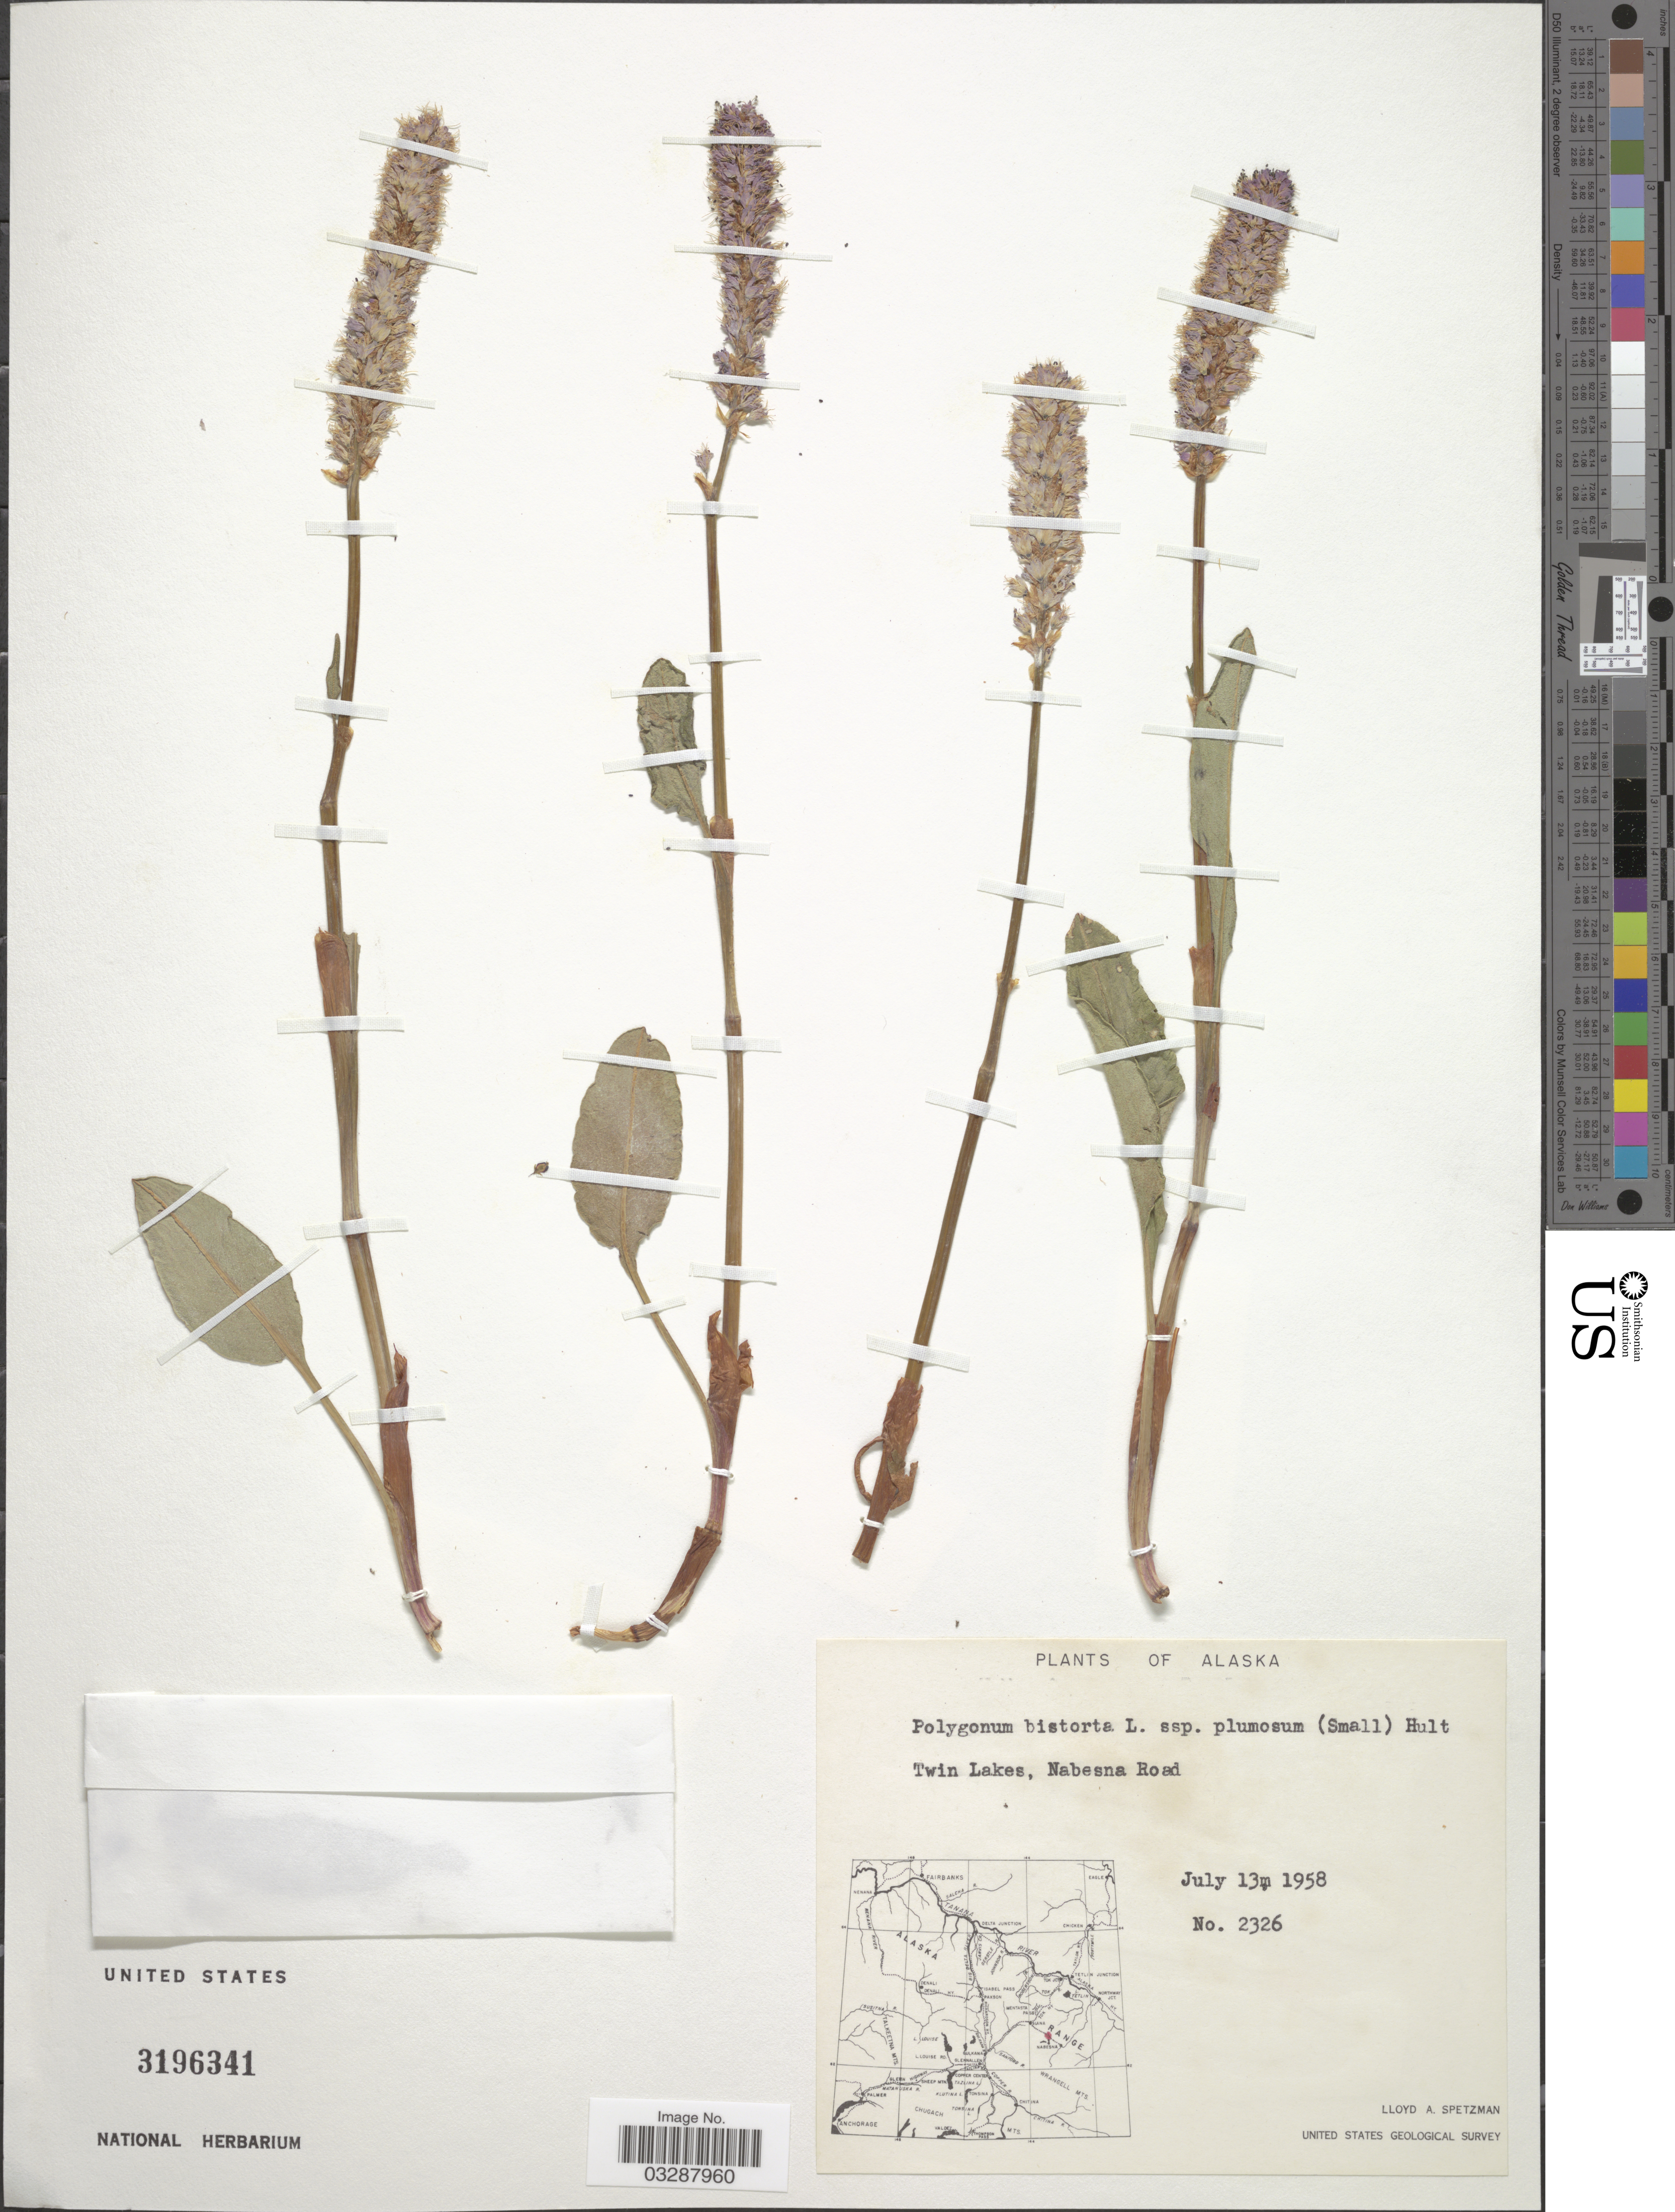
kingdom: Plantae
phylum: Tracheophyta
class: Magnoliopsida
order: Caryophyllales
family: Polygonaceae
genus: Bistorta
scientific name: Bistorta plumosa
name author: (Small) Greene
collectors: L. Spetzman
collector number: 2326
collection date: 1958-07-13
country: United States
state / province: Alaska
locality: Twin Lakes, Nabesna Road.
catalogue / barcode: US 3196341